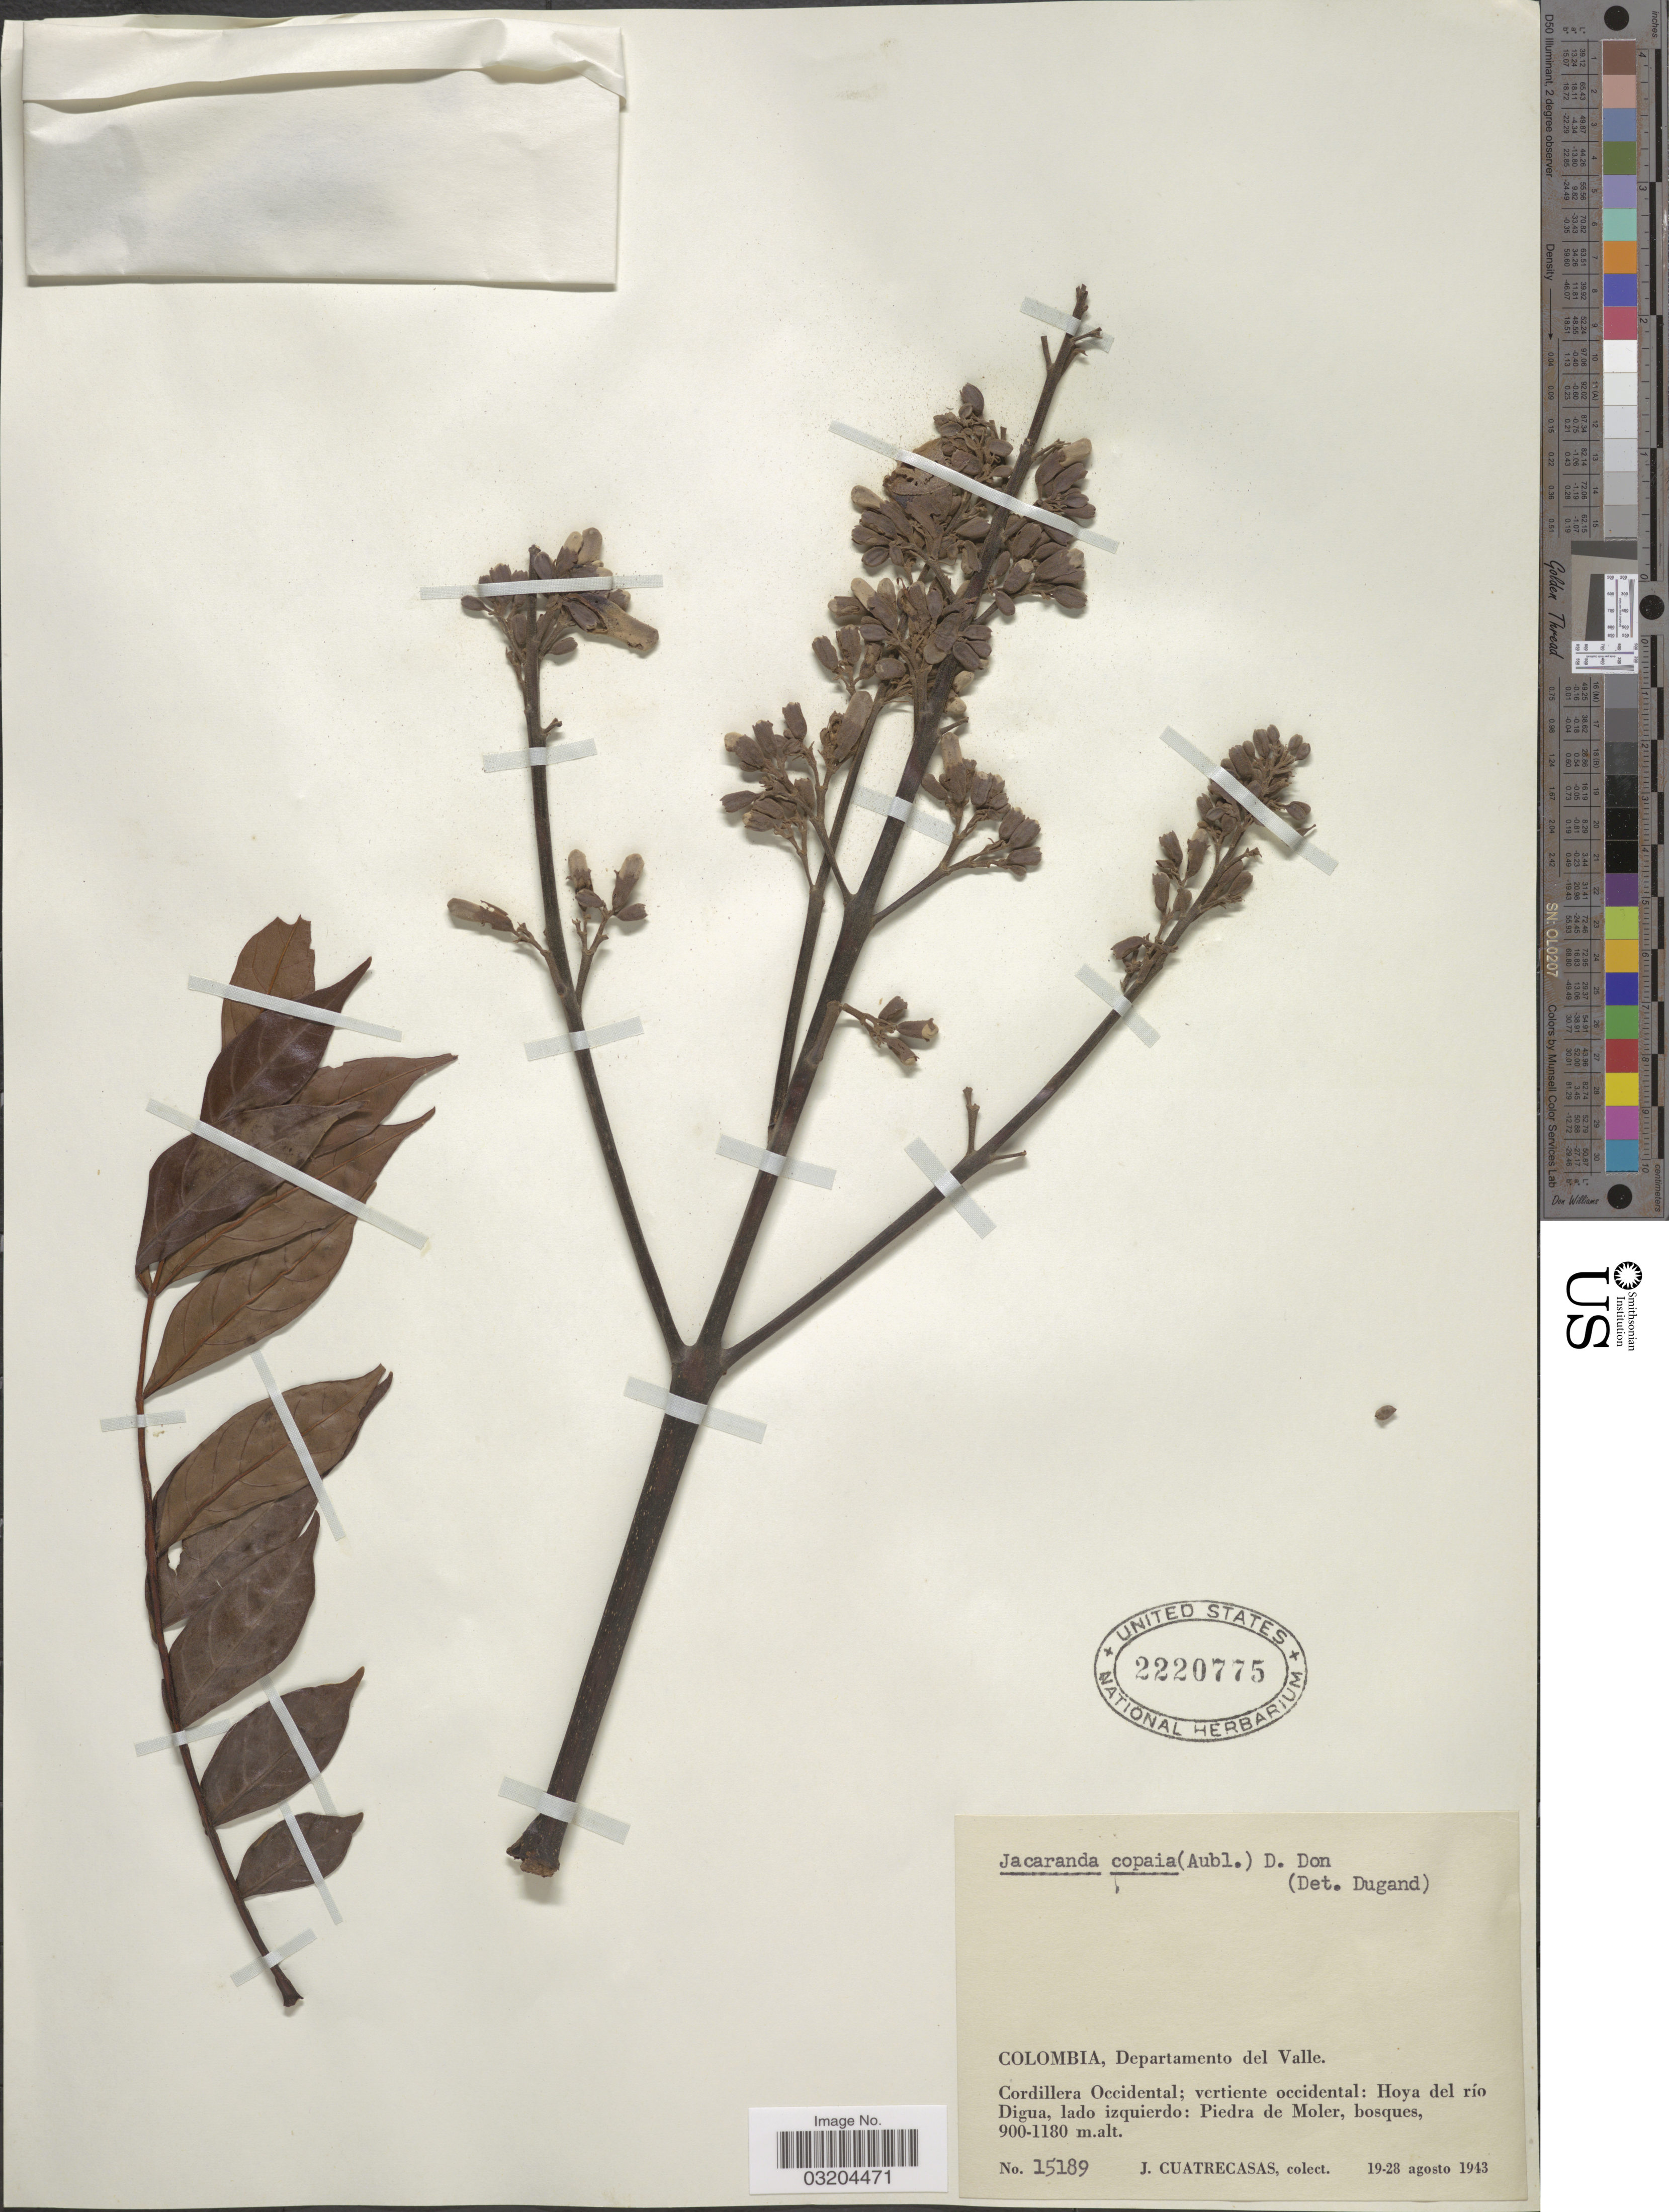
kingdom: Plantae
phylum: Tracheophyta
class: Magnoliopsida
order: Lamiales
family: Bignoniaceae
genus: Jacaranda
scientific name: Jacaranda copaia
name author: (Aubl.) D. Don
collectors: J. Cuatrecasas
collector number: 15189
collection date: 1943-08-19/1943-08-28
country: Colombia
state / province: Valle del Cauca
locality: Departamento del Valle. Cordillera Occidental; vertiente occidental: Hoya del río Digua, lado izquierdo, Piedra de Moler.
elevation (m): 900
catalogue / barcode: US 2220775